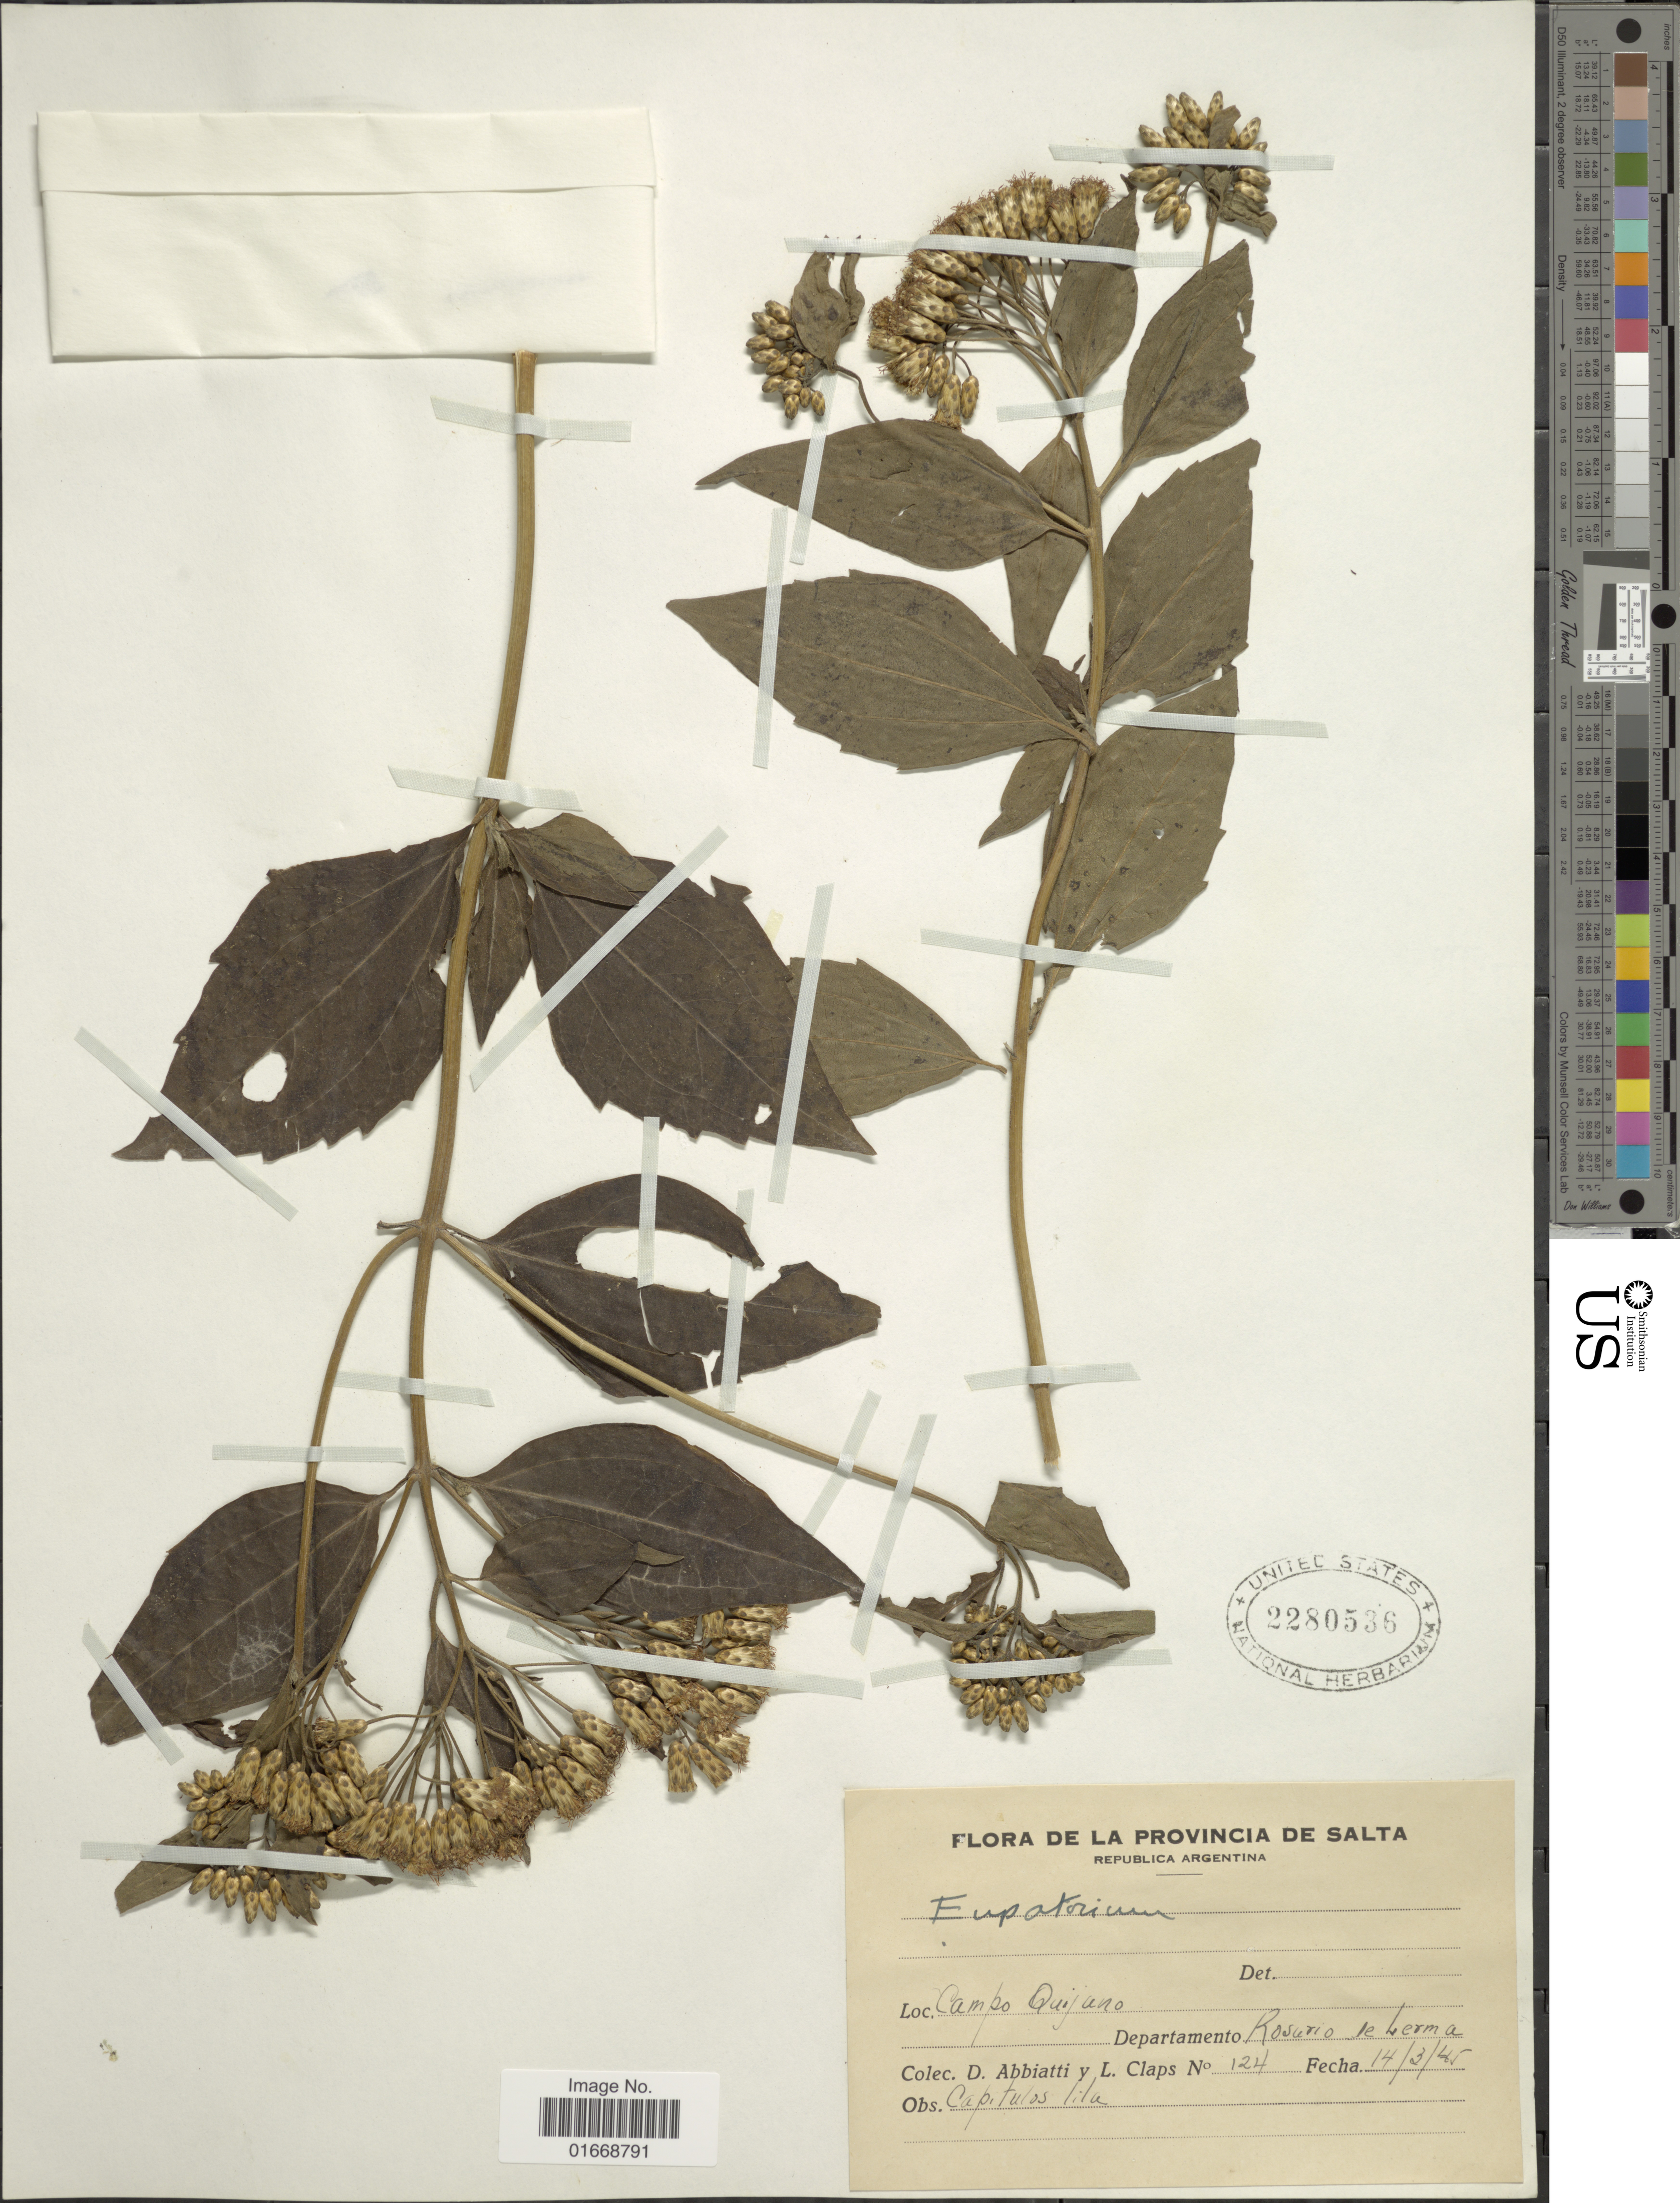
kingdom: Plantae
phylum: Tracheophyta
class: Magnoliopsida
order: Asterales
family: Asteraceae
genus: Chromolaena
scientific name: Chromolaena hookeriana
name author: (Griseb.) R.M. King & H. Rob.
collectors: D. Abbiatti & L. Claps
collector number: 124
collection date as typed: Transcribed d/m/y: 14/3/45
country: Argentina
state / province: Salta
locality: Republica Argentina, Campo Quijano, Departamento Rosario de Lerma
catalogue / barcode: US 2280536